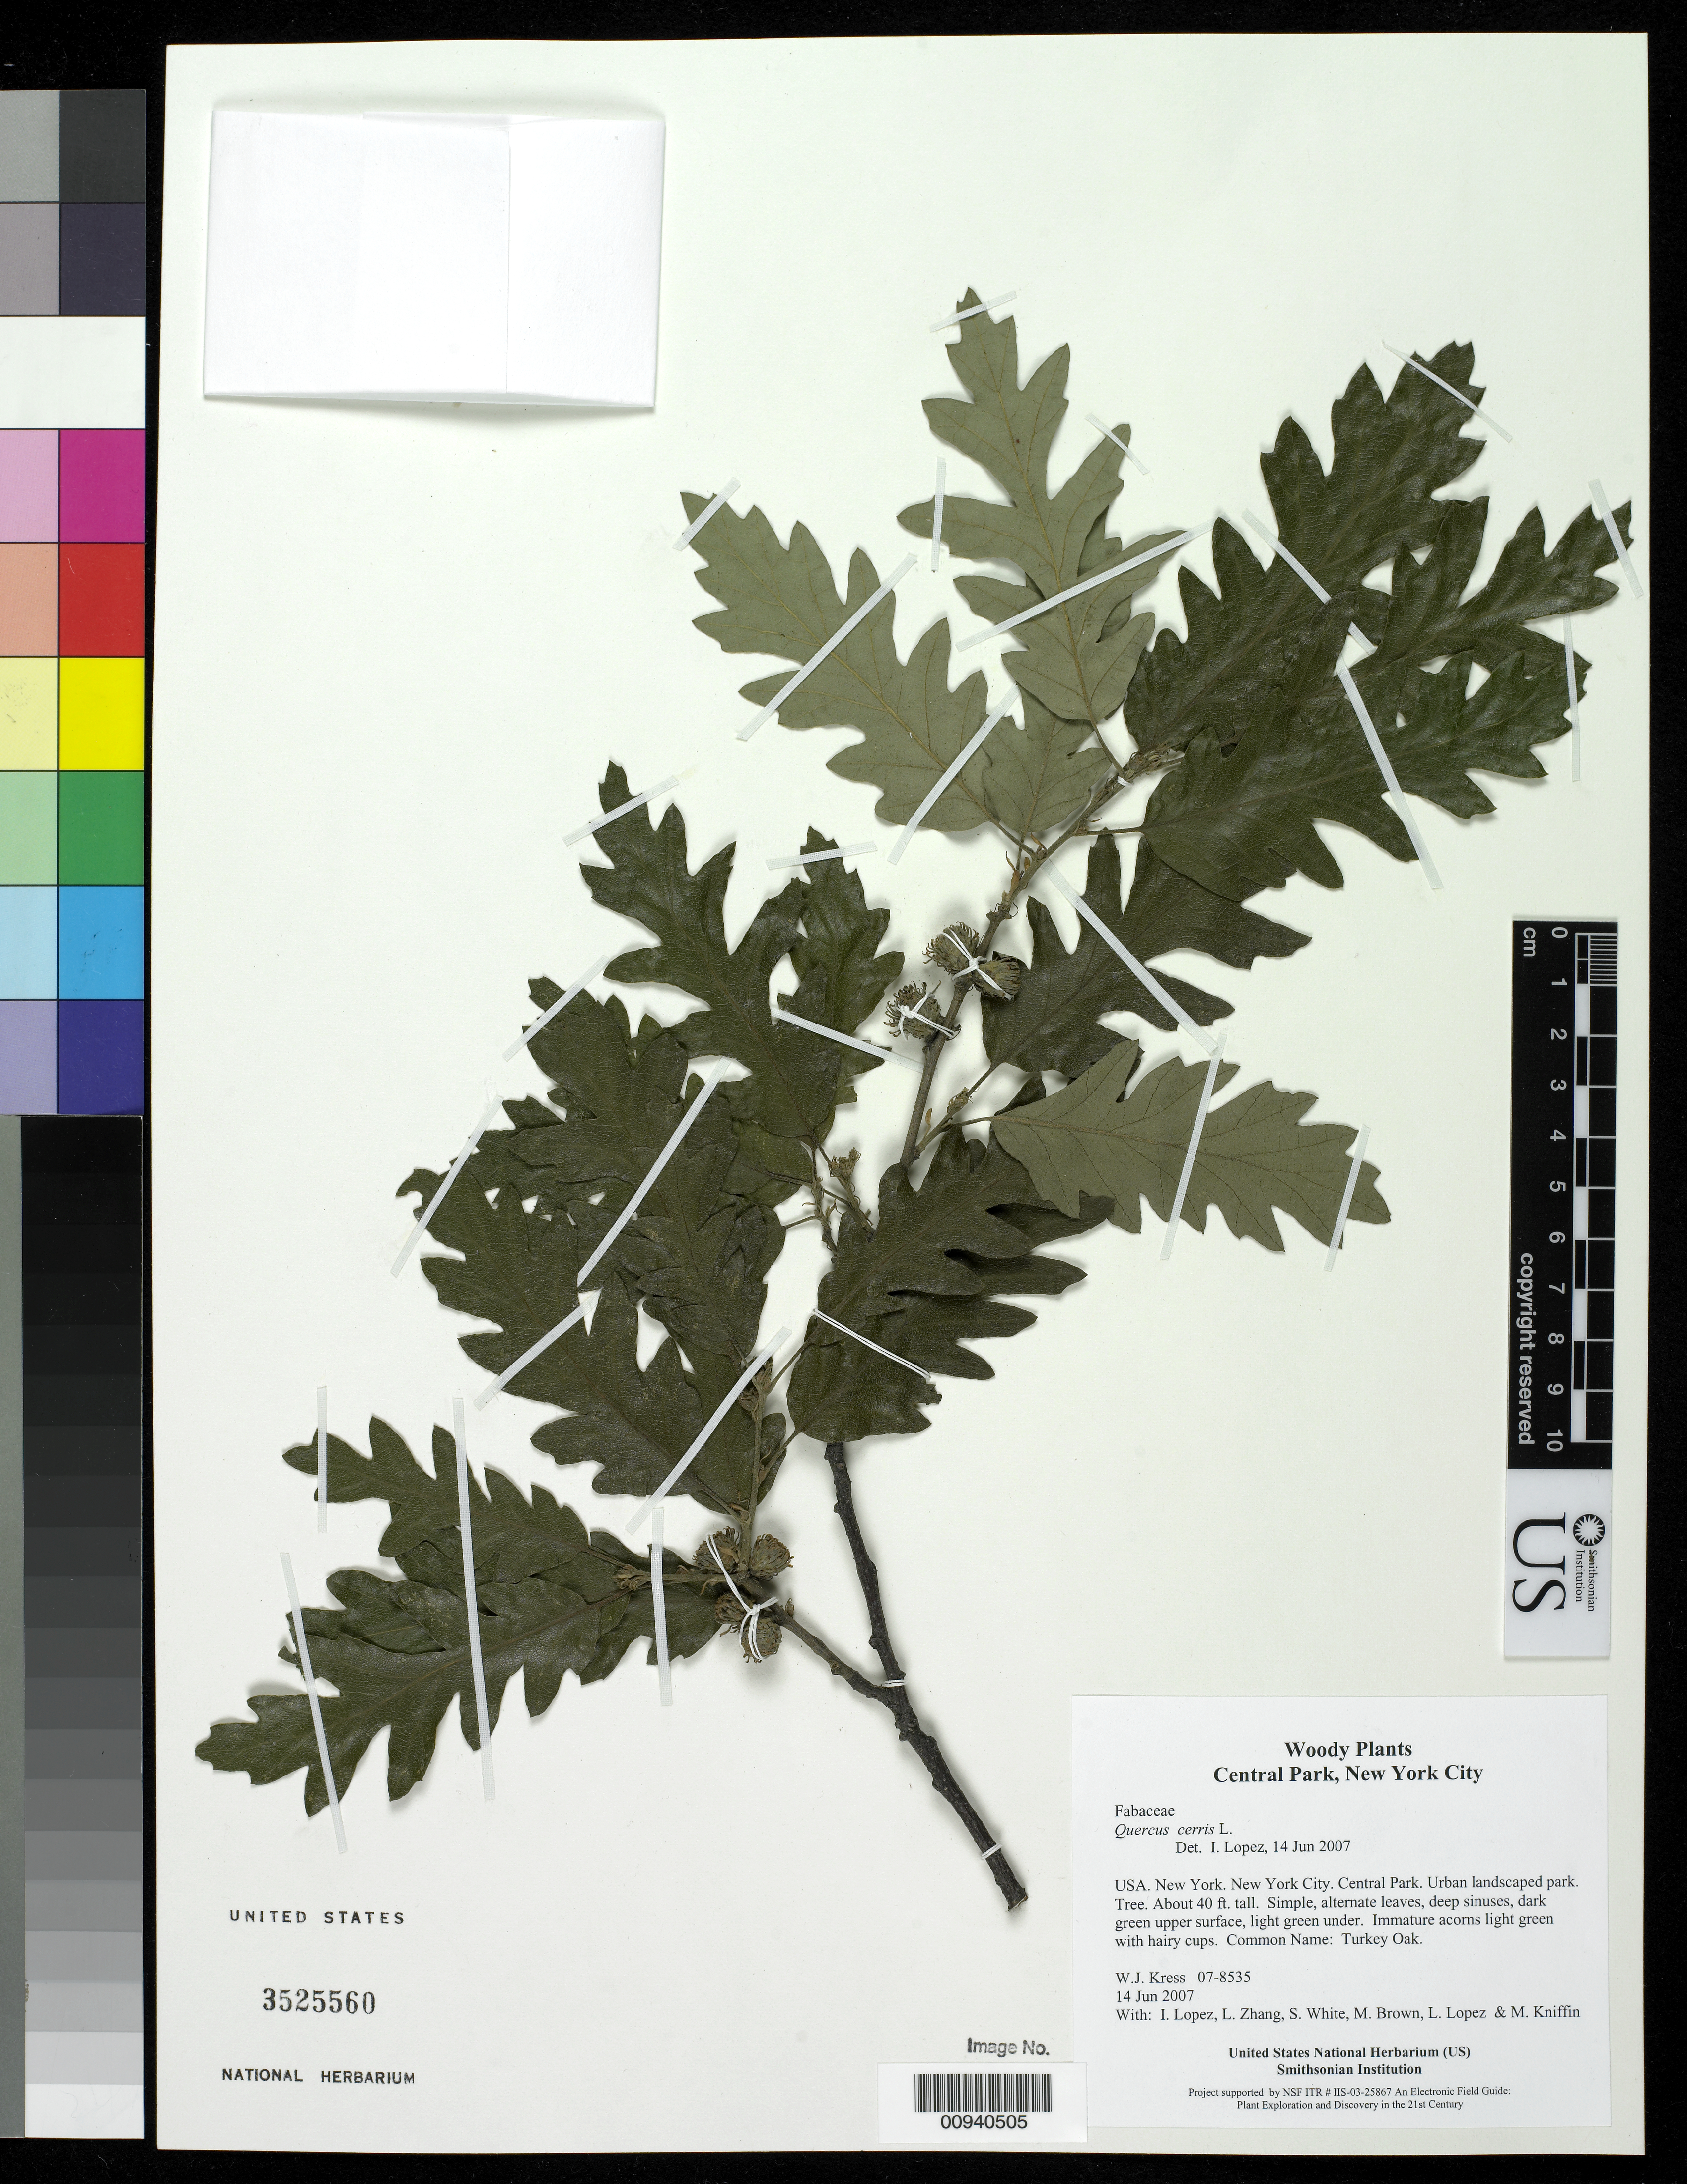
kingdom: Plantae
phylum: Tracheophyta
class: Magnoliopsida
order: Fagales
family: Fagaceae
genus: Quercus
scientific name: Quercus cerris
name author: L.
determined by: Lopez, Ida C., (BOT), Smithsonian Institution - National Museum of Natural History (UNITED STATES)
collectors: W. J. Kress, I. C. Lopez, L. B. Zhang, S. White, M. Brown, L. López & M. Kniffin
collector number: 07-8535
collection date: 2007-06-14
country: United States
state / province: New York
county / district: New York City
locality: Central Park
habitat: Urban landscaped park.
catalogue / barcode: US 3525560